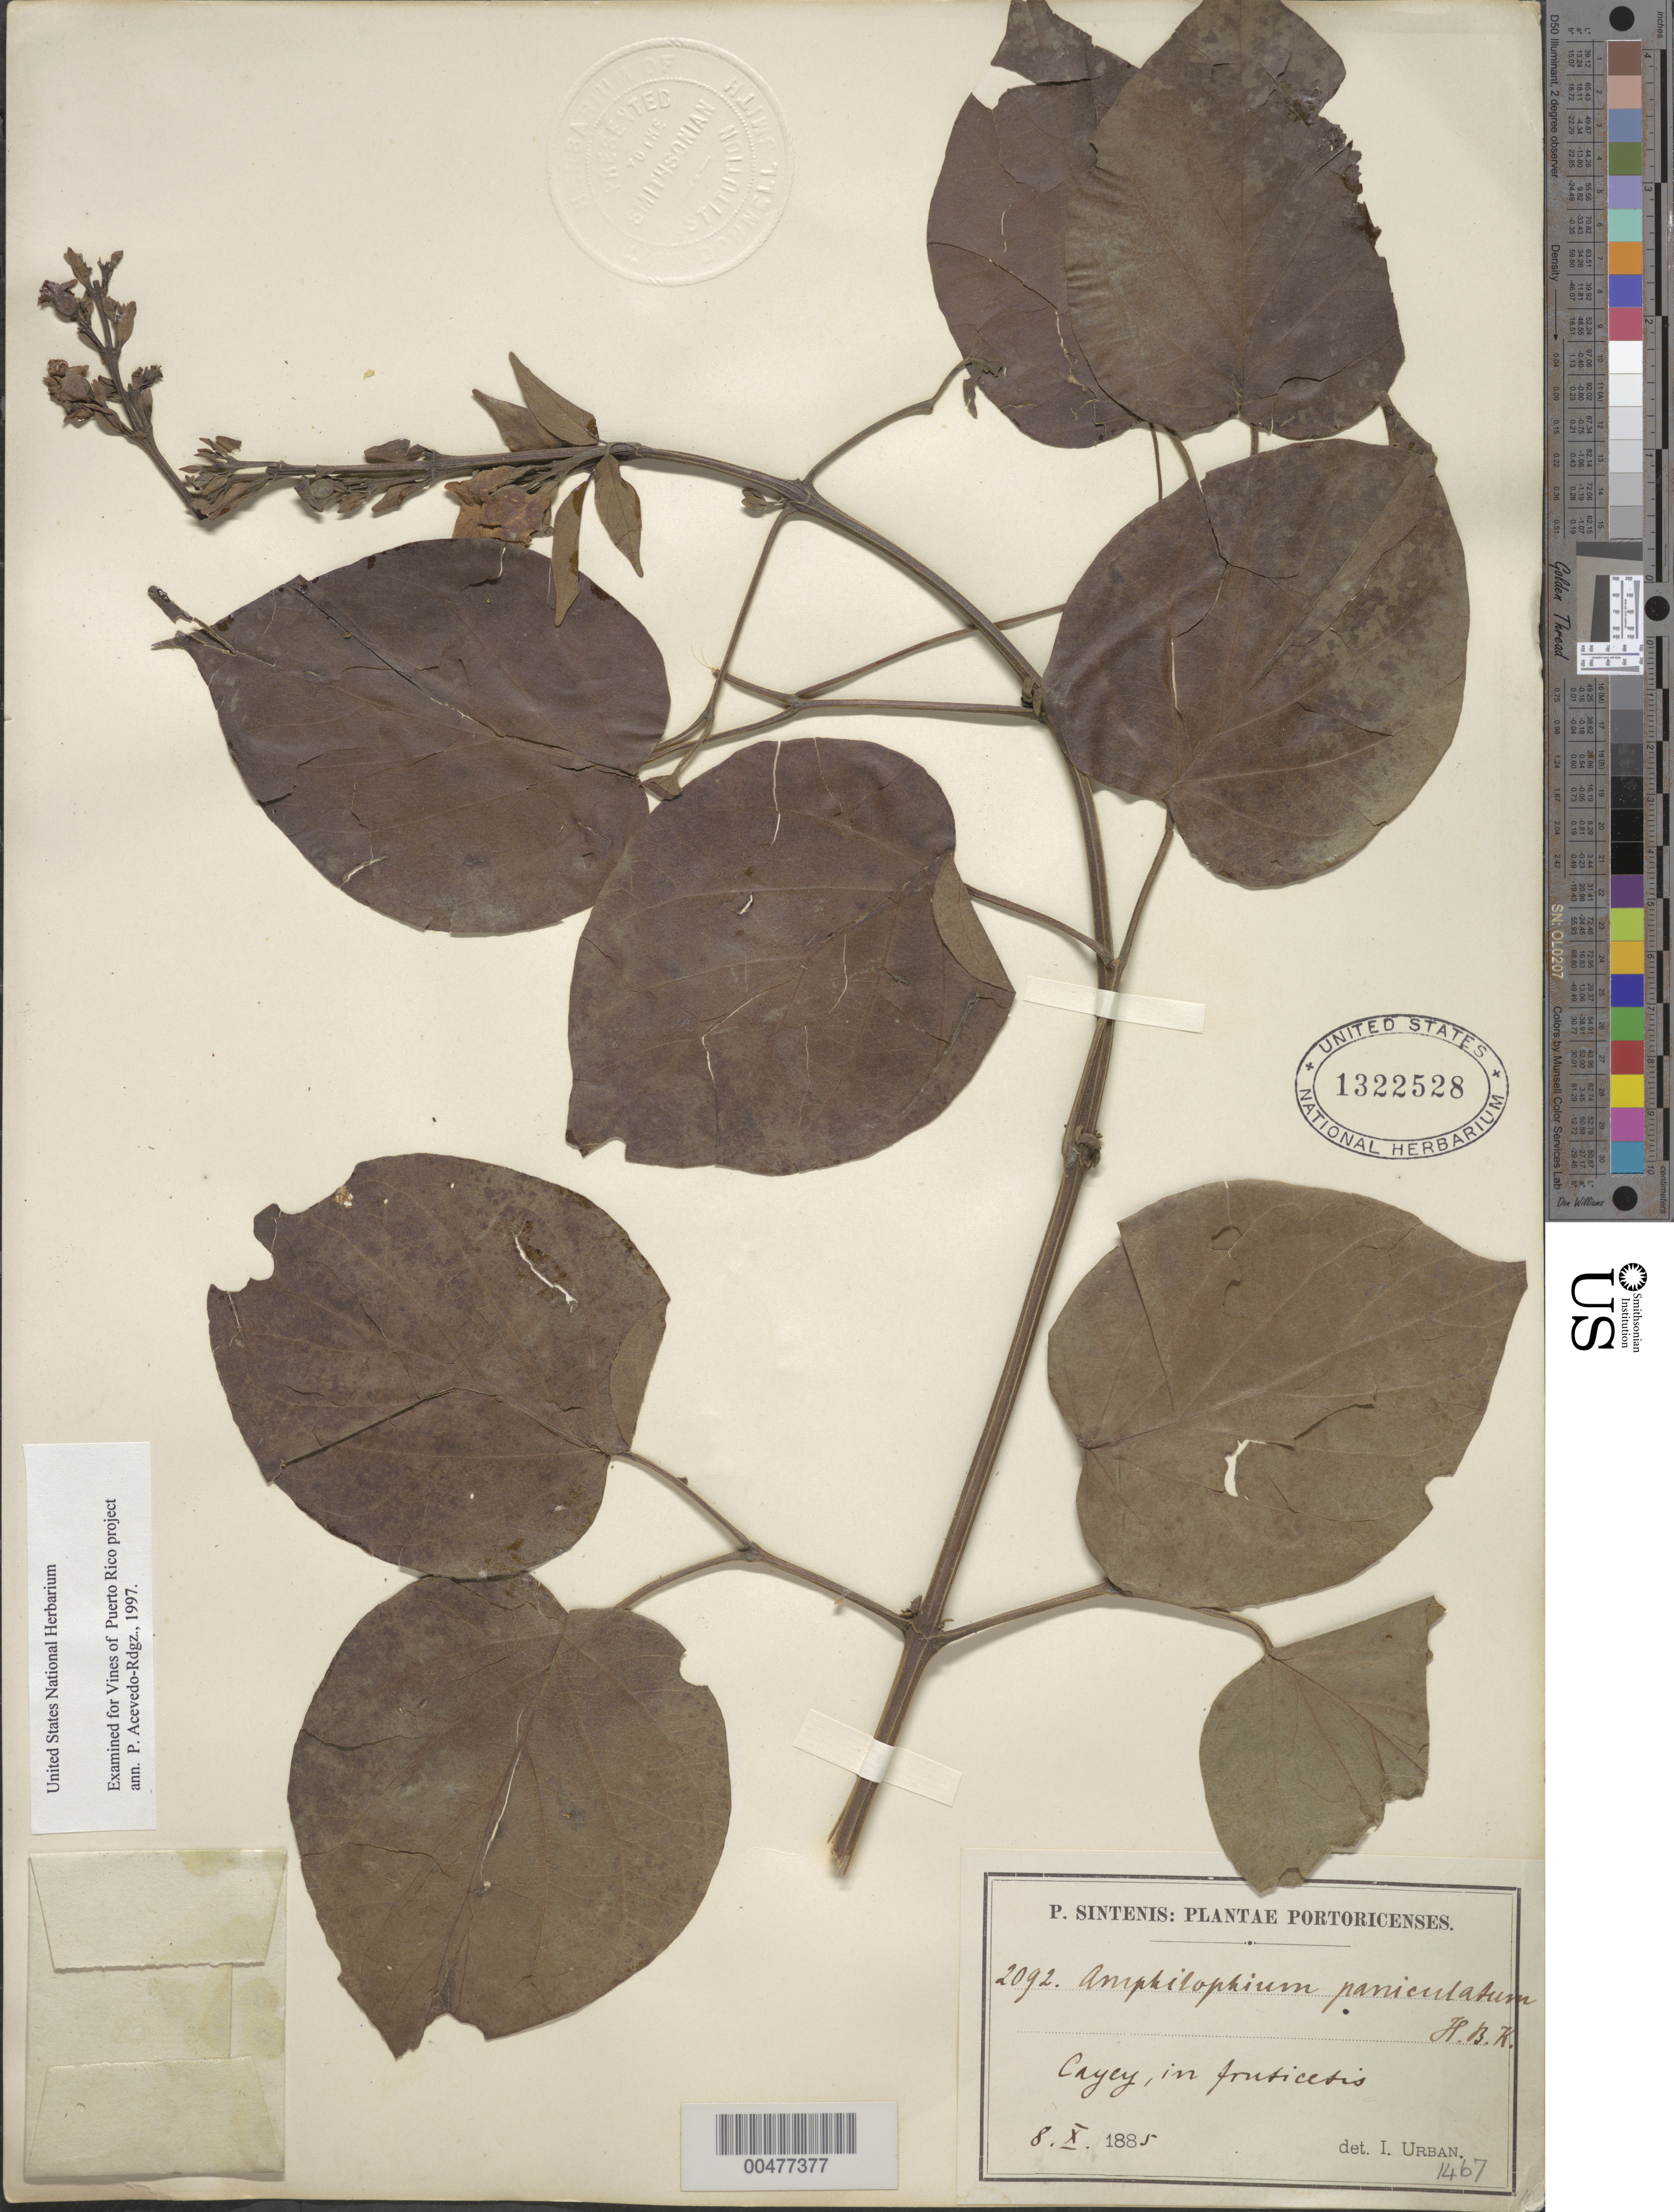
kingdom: Plantae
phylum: Tracheophyta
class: Magnoliopsida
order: Lamiales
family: Bignoniaceae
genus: Amphilophium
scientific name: Amphilophium paniculatum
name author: (L.) Kunth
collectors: P. Sintenis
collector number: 2092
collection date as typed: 08 Oct 1885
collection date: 1885-10-08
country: Puerto Rico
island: Greater Antilles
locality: Cayey.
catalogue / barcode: US 1322528